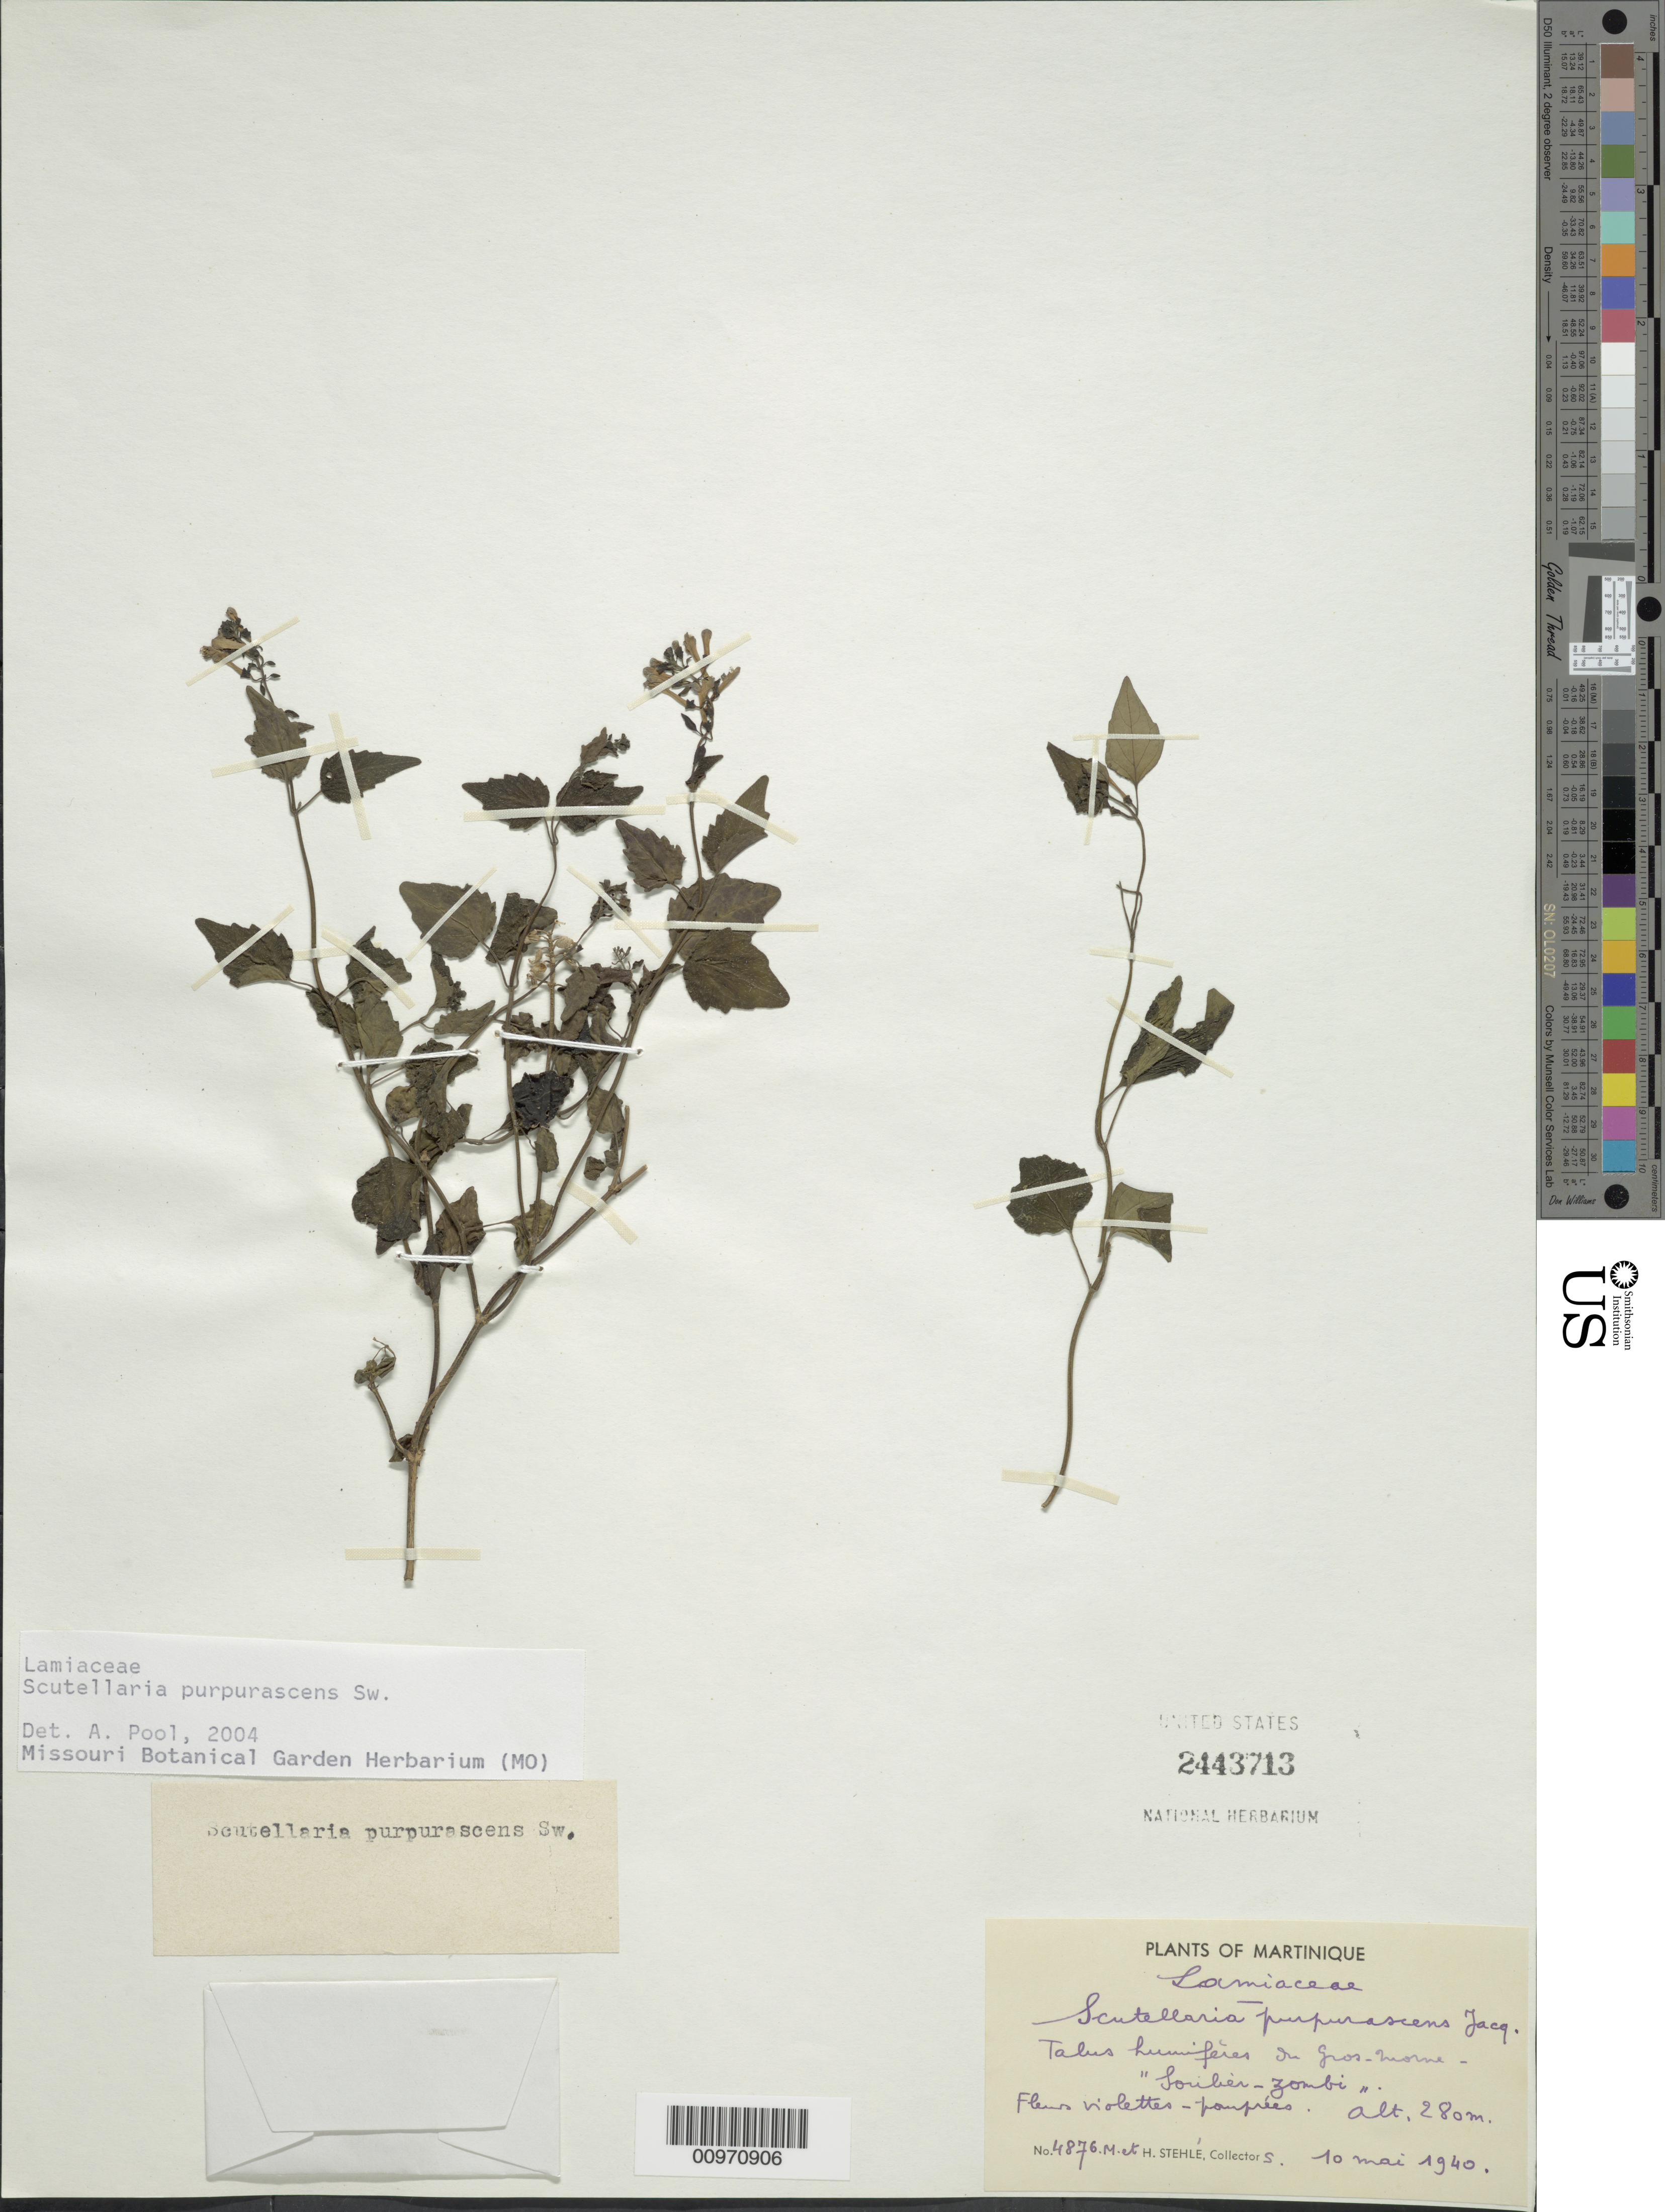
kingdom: Plantae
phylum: Tracheophyta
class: Magnoliopsida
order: Lamiales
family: Lamiaceae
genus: Scutellaria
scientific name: Scutellaria purpurascens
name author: Sw.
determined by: Pool, A., (MO), Missouri Botanical Garden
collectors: H. Stehlé & M. Stehlé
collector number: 4876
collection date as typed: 10 May 1940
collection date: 1940-05-10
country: Martinique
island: Martinique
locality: Gros Morne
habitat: Talus humifères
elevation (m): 280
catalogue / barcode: US 2443713